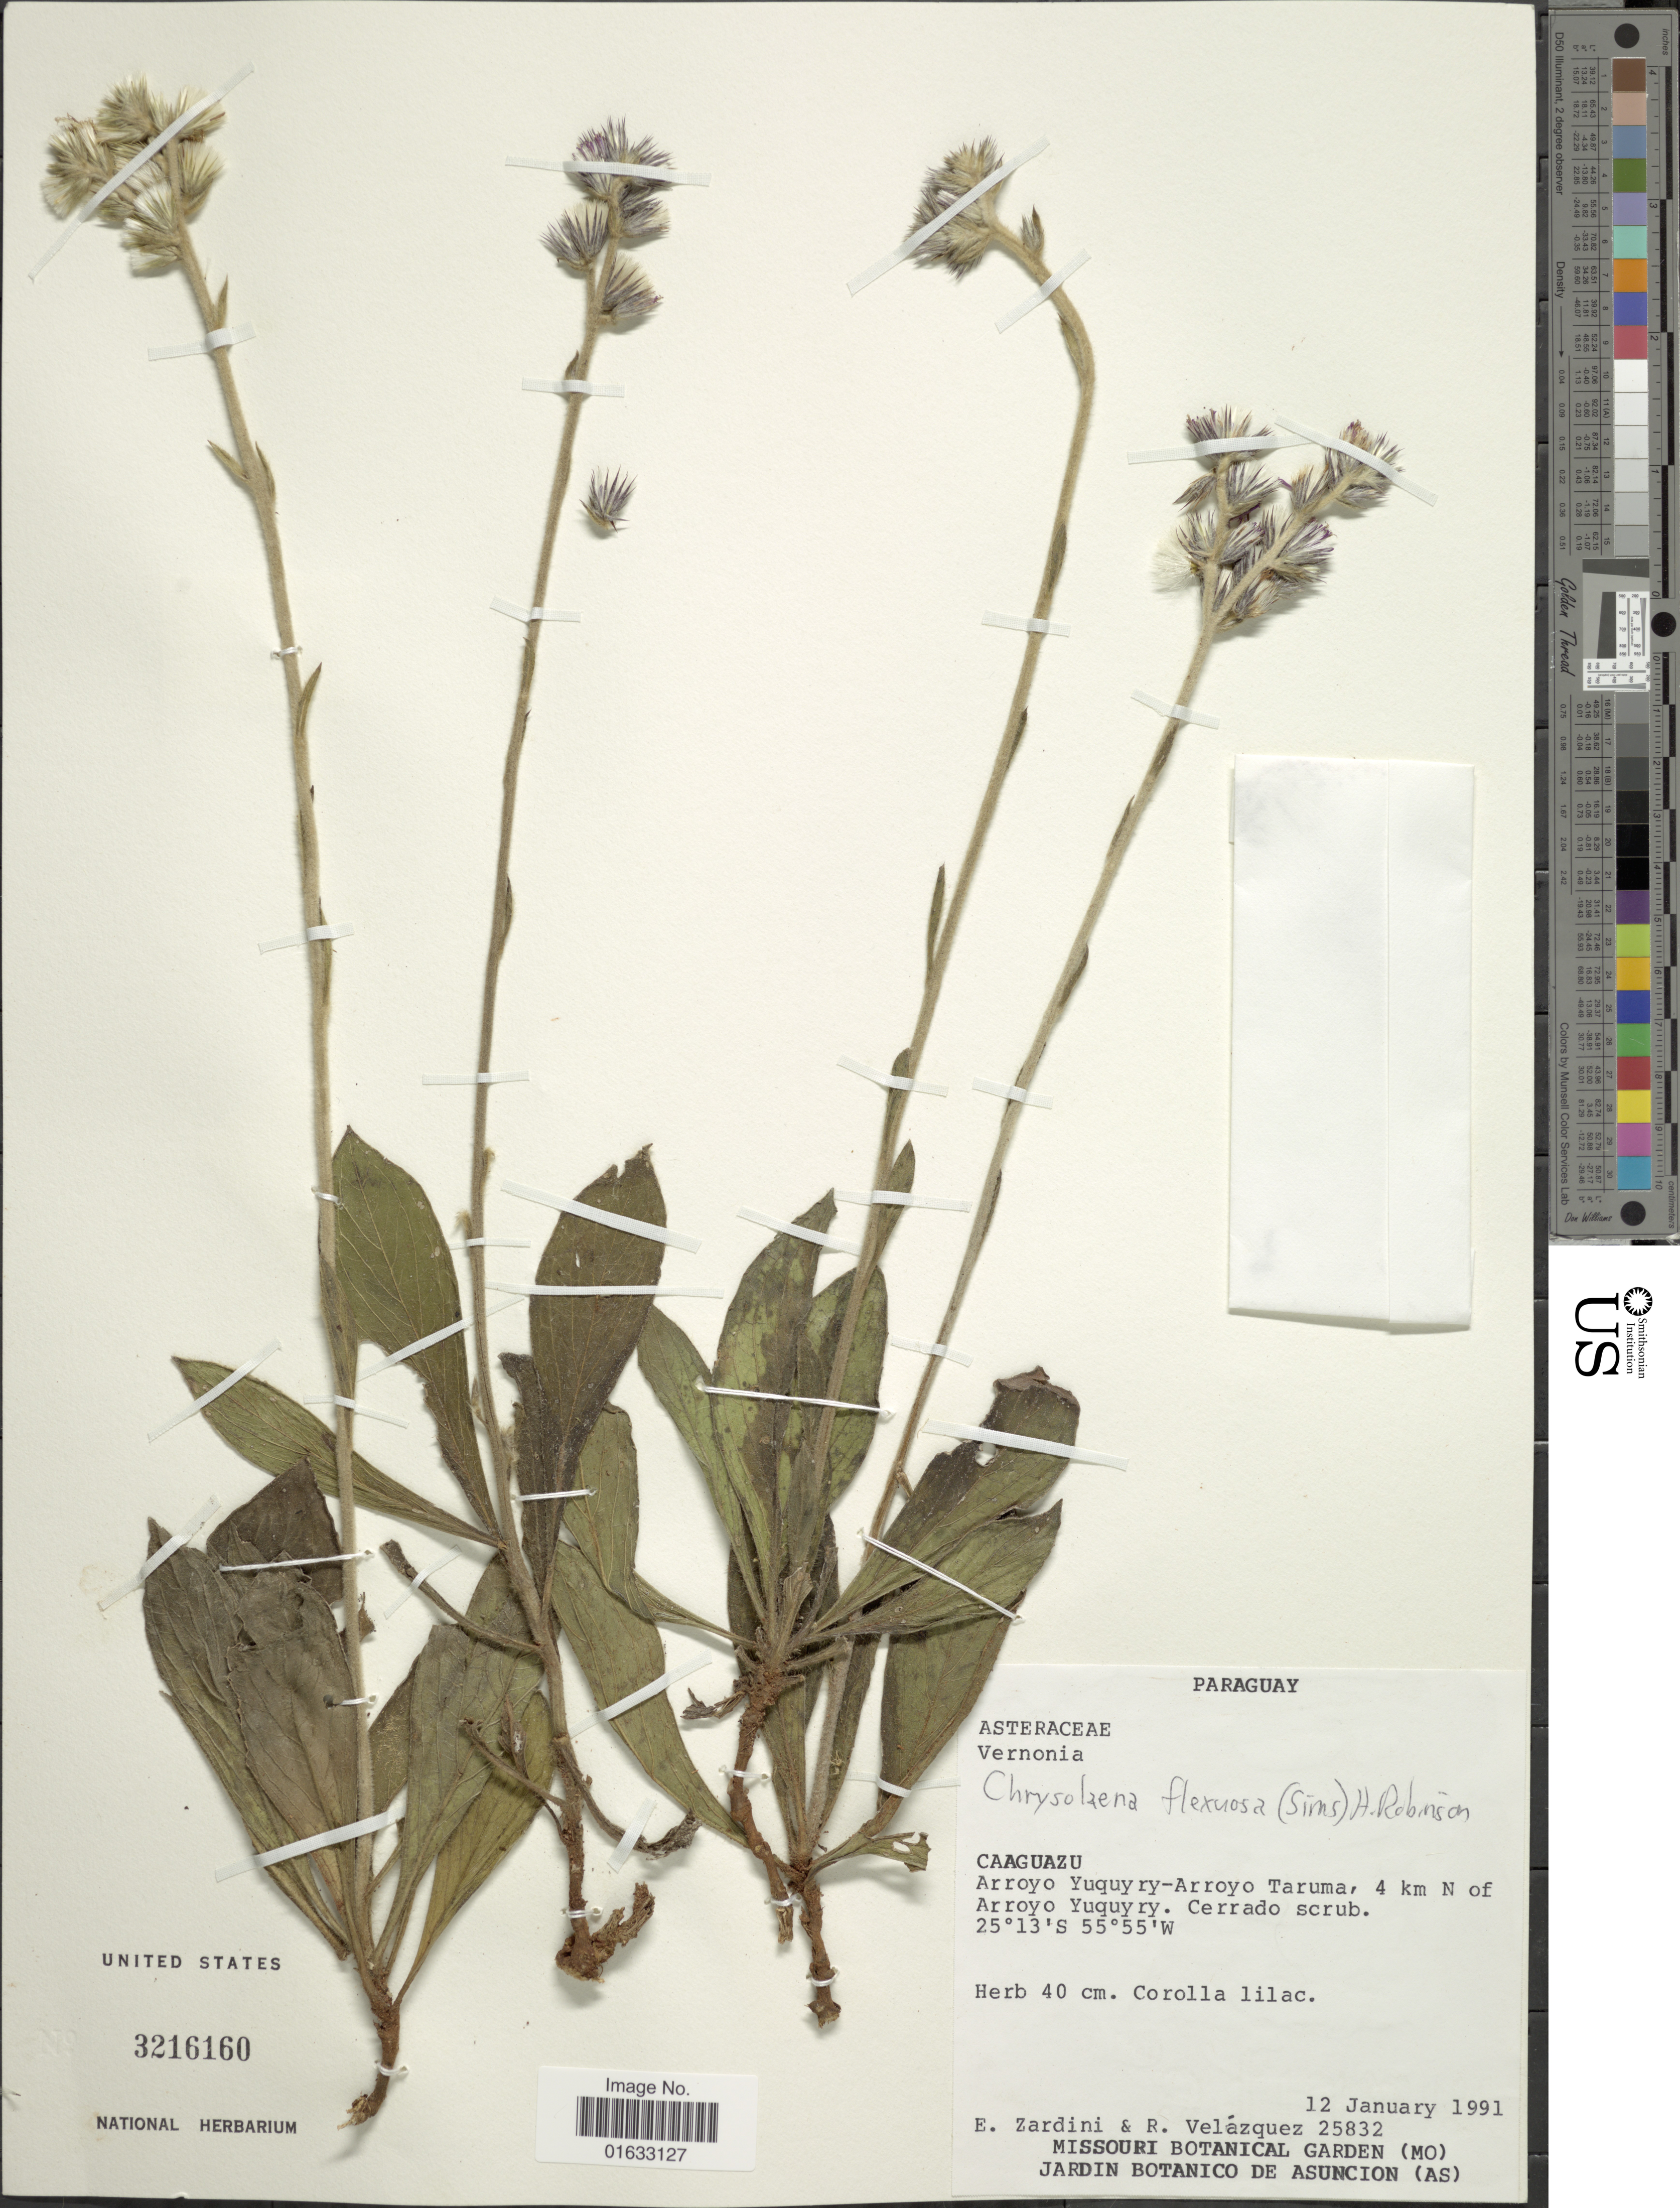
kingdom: Plantae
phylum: Tracheophyta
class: Magnoliopsida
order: Asterales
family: Asteraceae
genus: Chrysolaena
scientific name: Chrysolaena flexuosa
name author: (Sims) H. Rob.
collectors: E. M. Zardini & R. Velázquez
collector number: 25832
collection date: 1991-01-12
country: Paraguay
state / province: Caaguazu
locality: Paraguay, Caaguazu, Arroyo Yuquy ry-Arroyo Taruma, 4 km N of Arroyo Yuquy ry.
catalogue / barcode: US 3216160